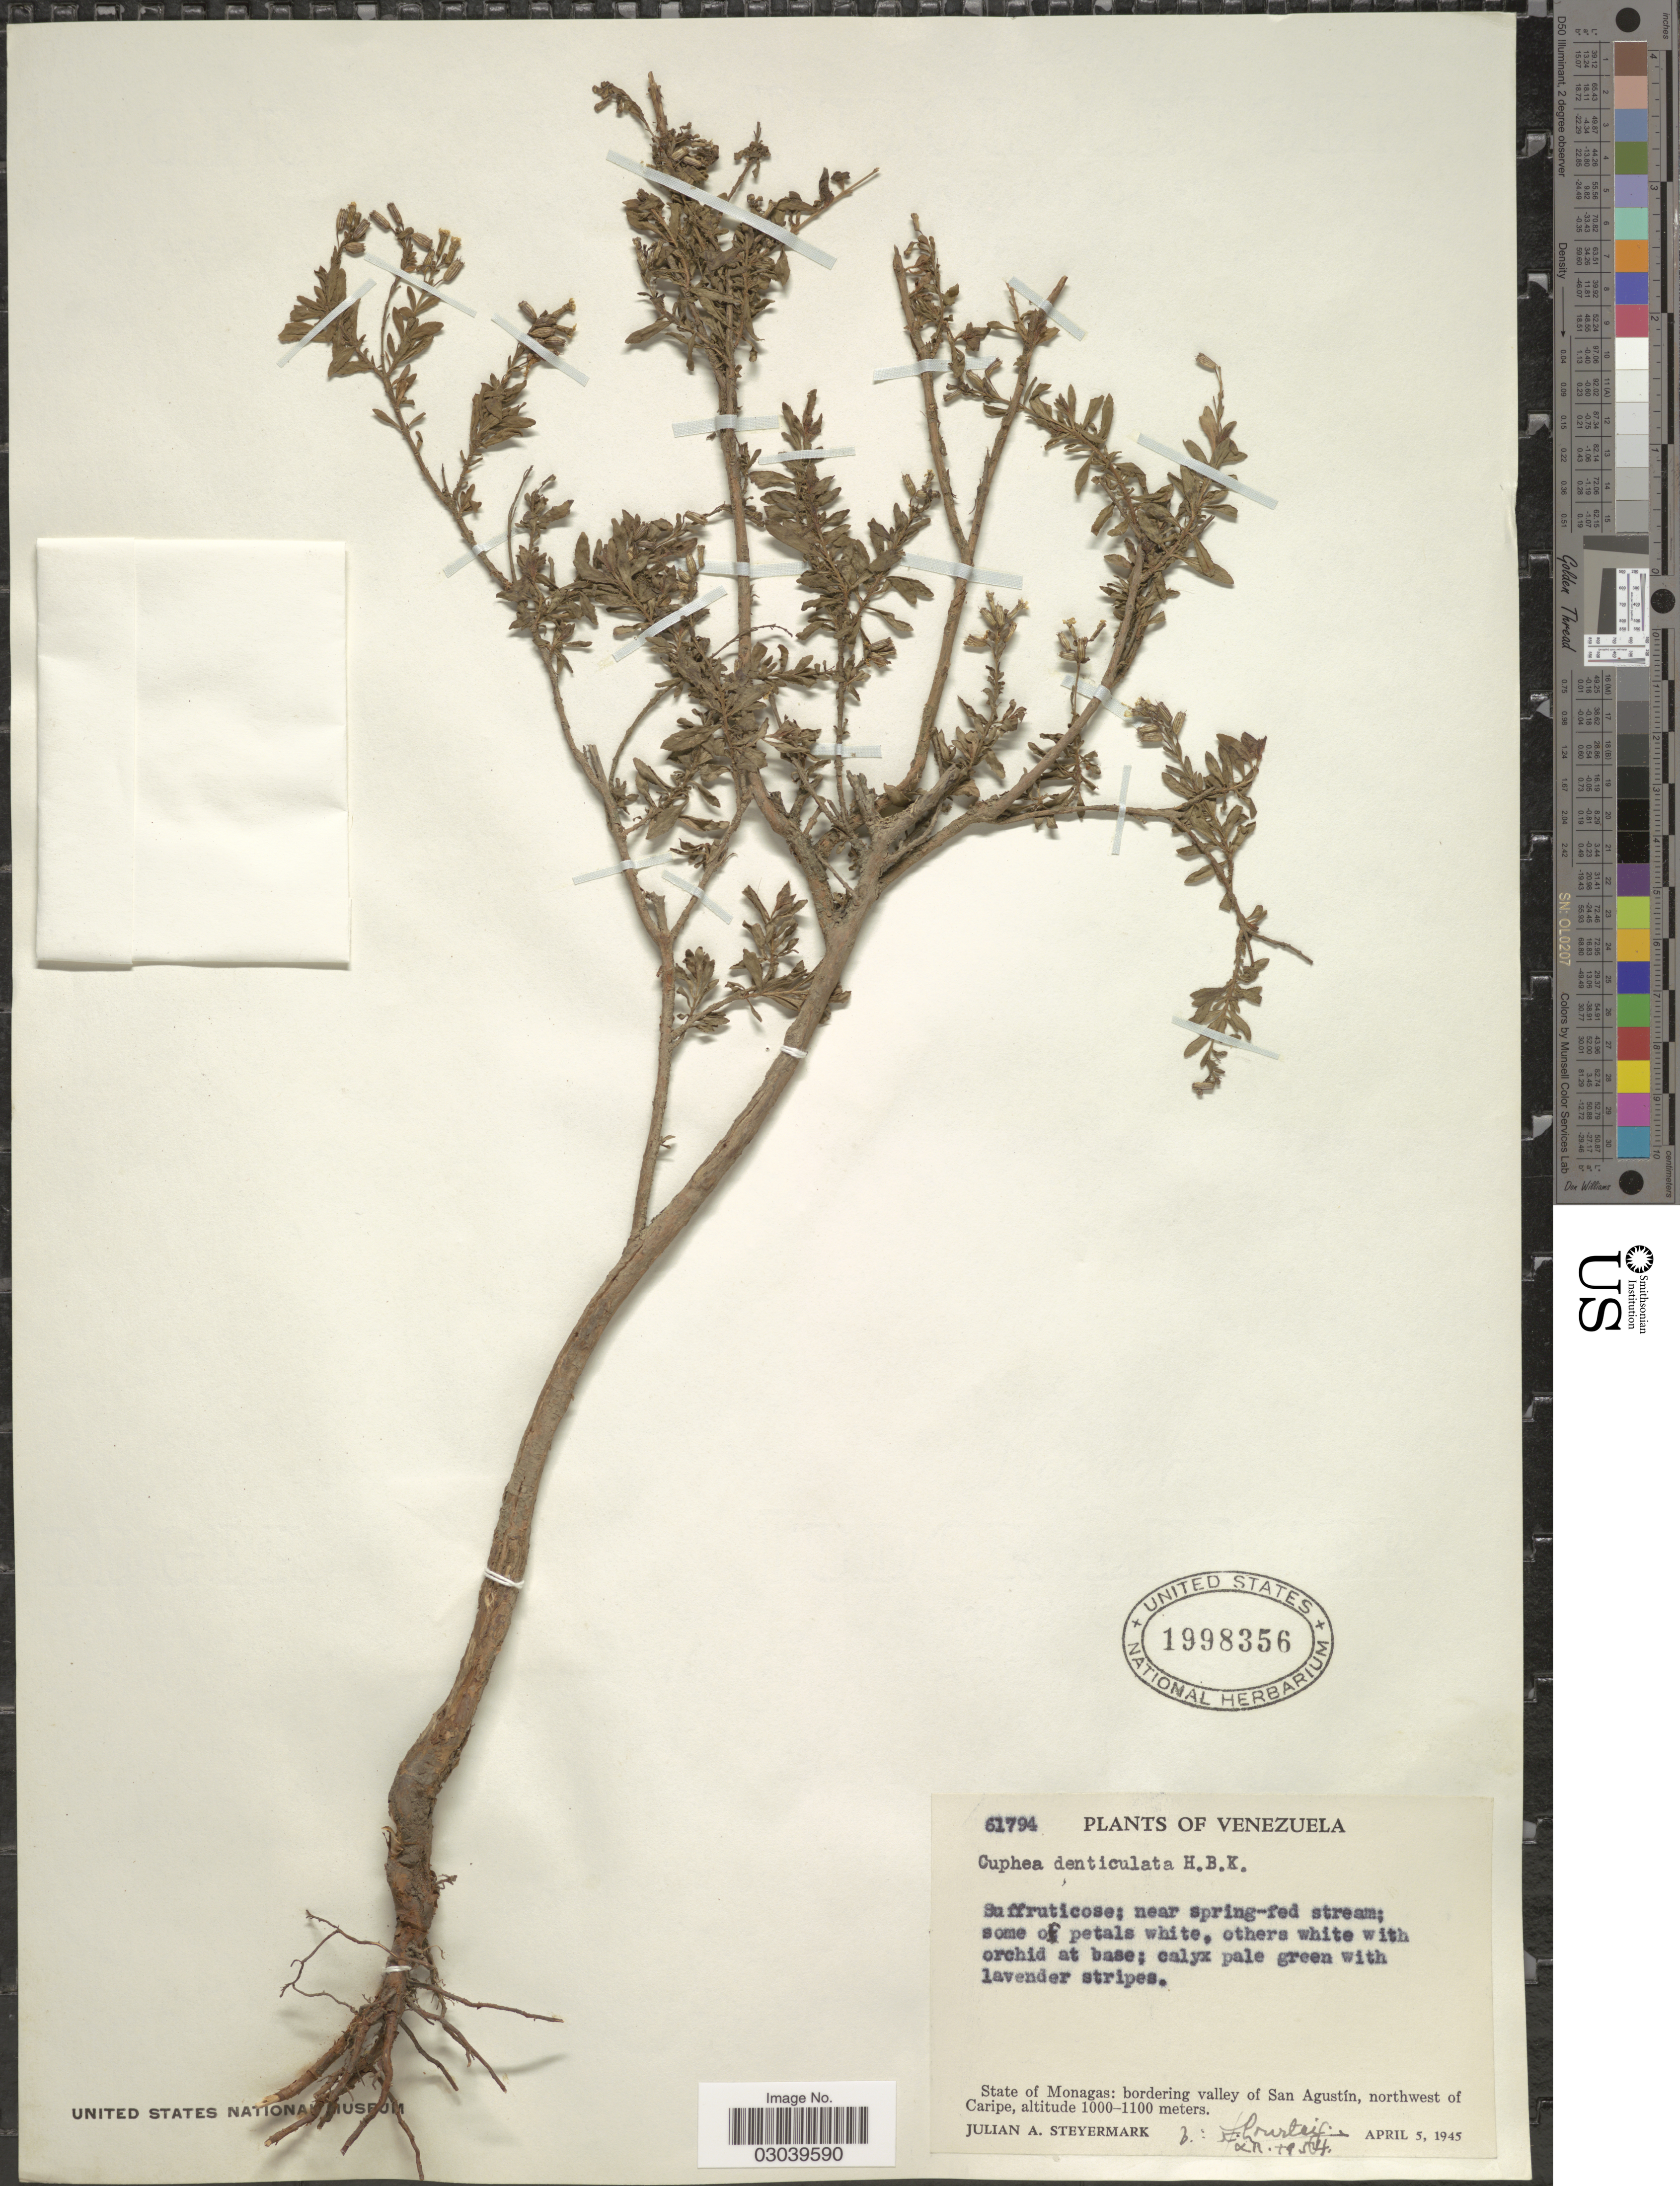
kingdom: Plantae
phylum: Tracheophyta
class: Magnoliopsida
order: Myrtales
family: Lythraceae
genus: Cuphea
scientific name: Cuphea denticulata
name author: Kunth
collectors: J. Steyermark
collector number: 61794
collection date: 1945-04-05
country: Venezuela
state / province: Monagas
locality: Bordering valley of San Agustín, northwest of Caripe.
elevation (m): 1000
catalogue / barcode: US 1998356